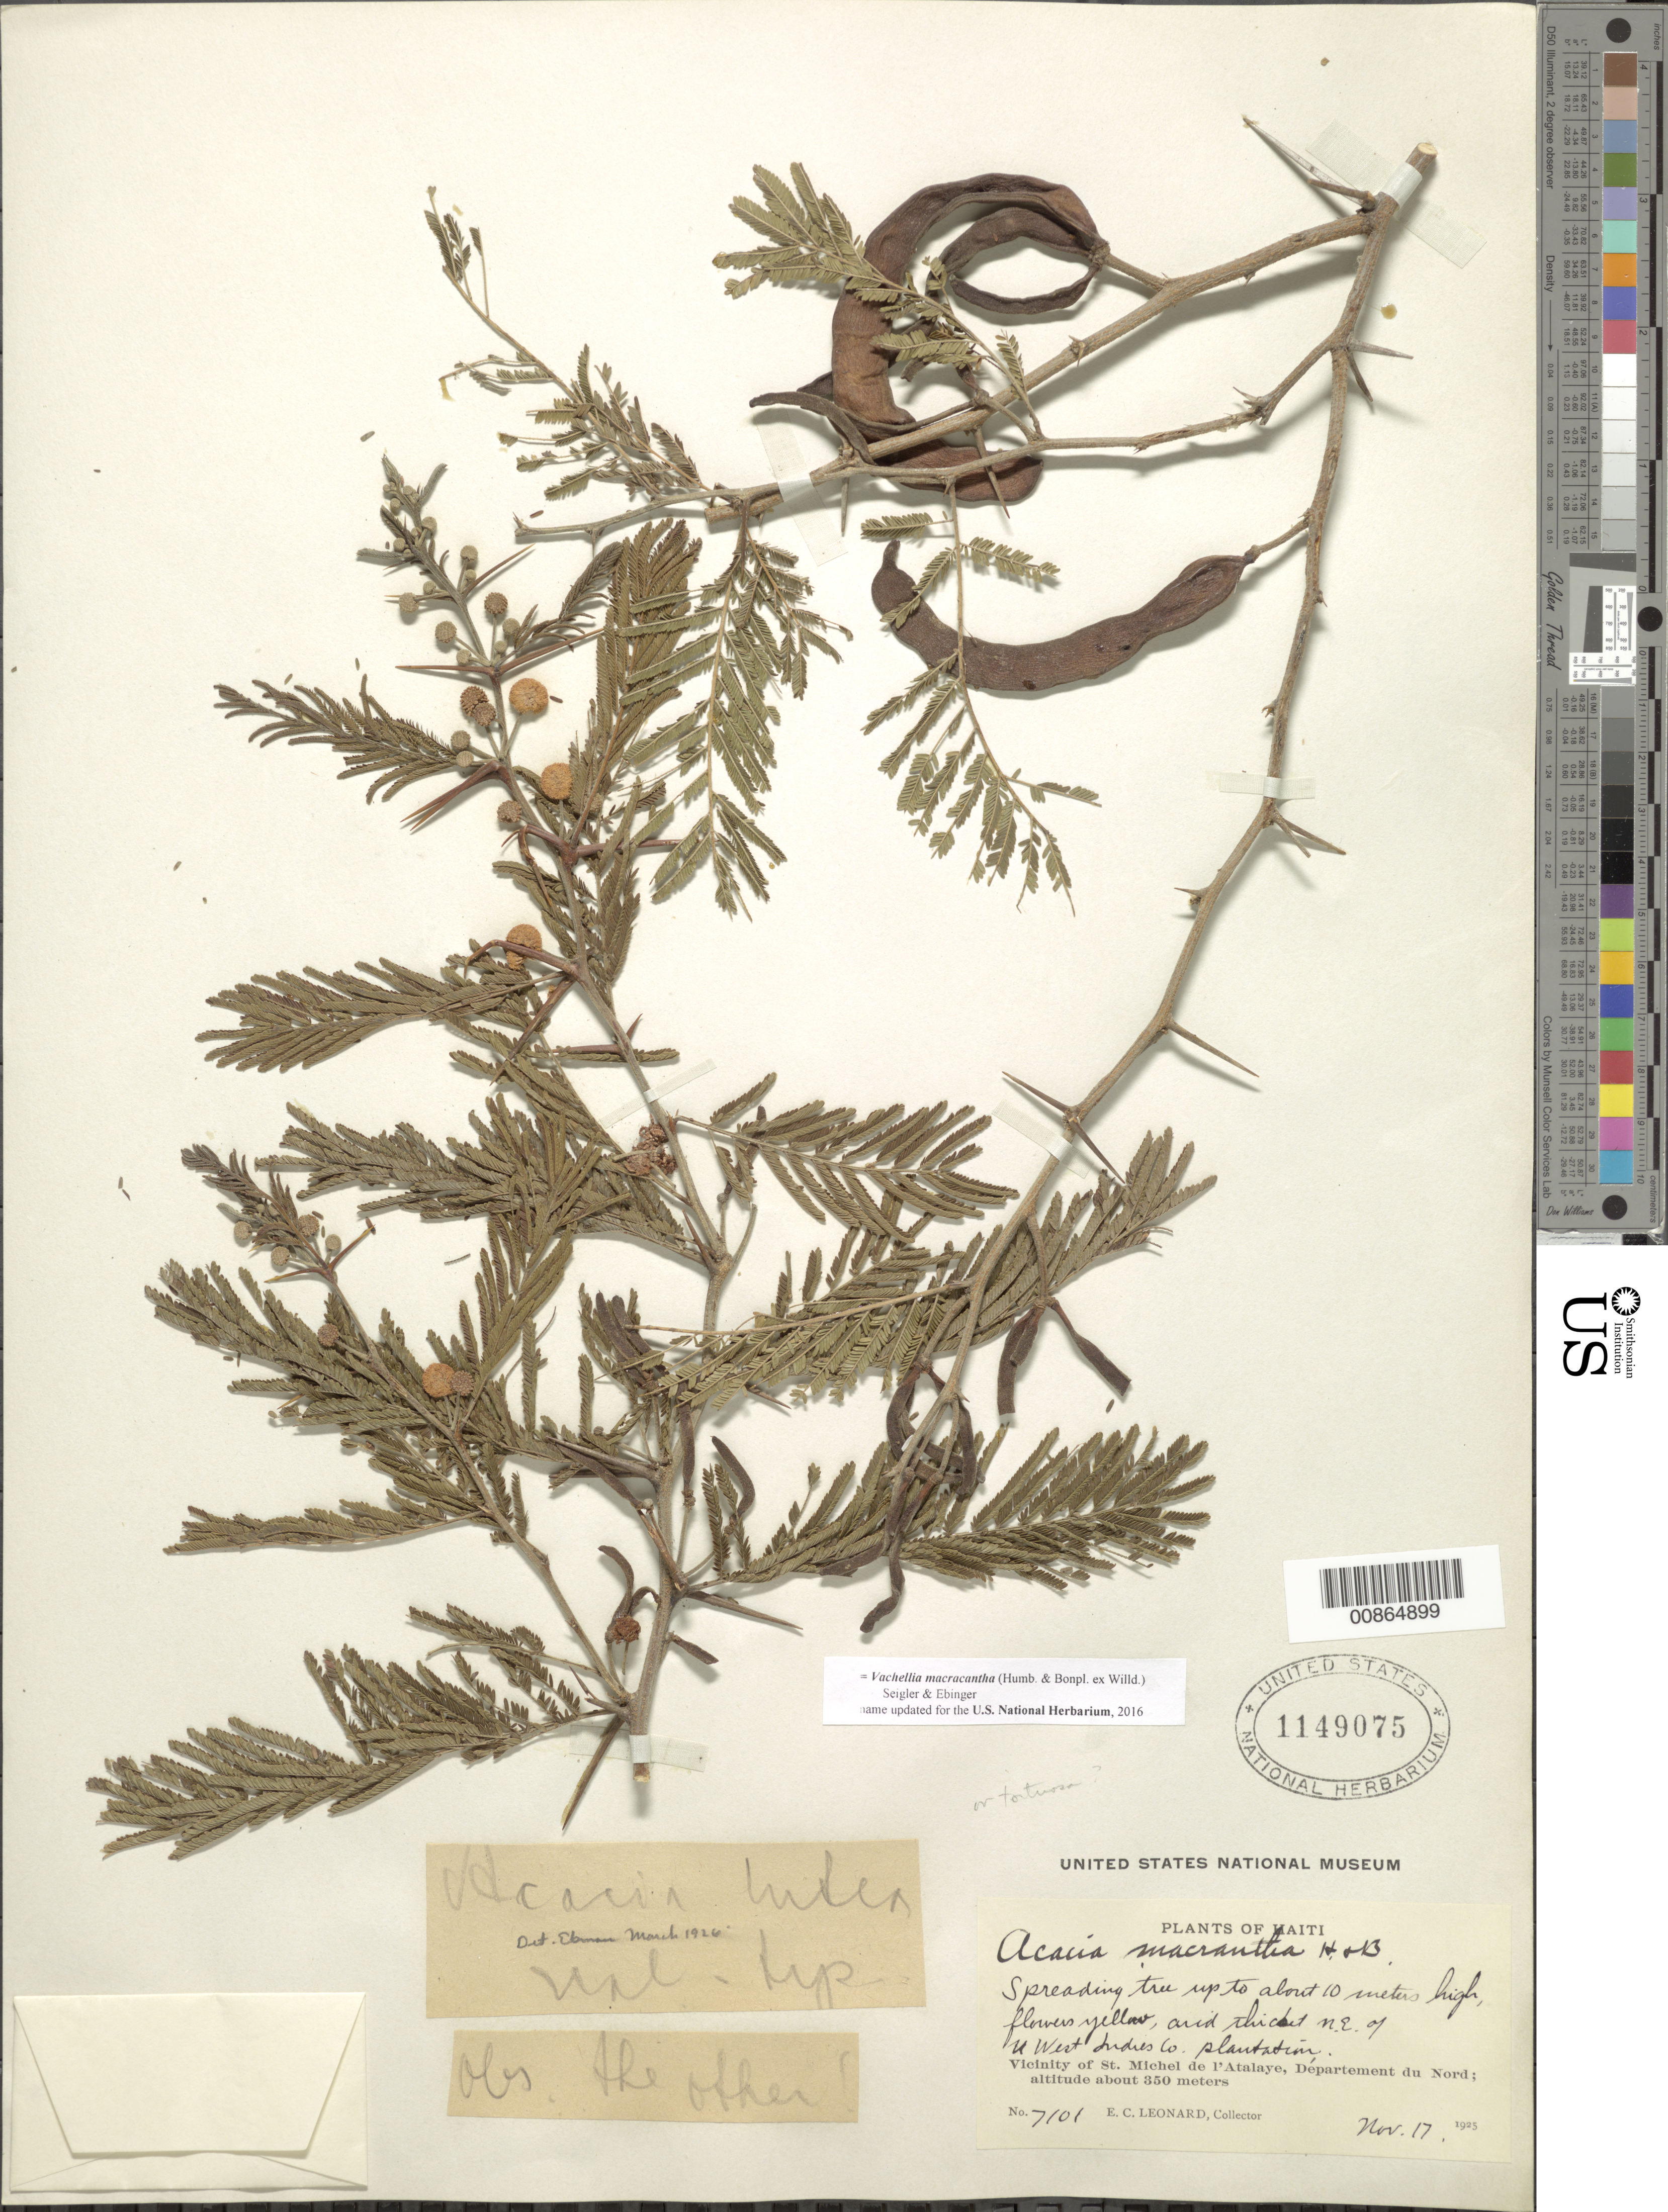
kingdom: Plantae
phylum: Tracheophyta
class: Magnoliopsida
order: Fabales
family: Fabaceae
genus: Vachellia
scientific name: Vachellia macracantha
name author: (Humb. & Bonpl. ex Willd.) Seigler & Ebinger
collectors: E. C. Leonard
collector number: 7101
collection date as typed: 17 Nov 1925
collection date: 1925-11-17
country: Haiti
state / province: Nord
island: Hispaniola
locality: Vicinity of St. Michel de l'Atalaye, N.E. of U. West Indies Co. Plantation.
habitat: Arid thicket.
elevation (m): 350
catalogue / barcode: US 1149075